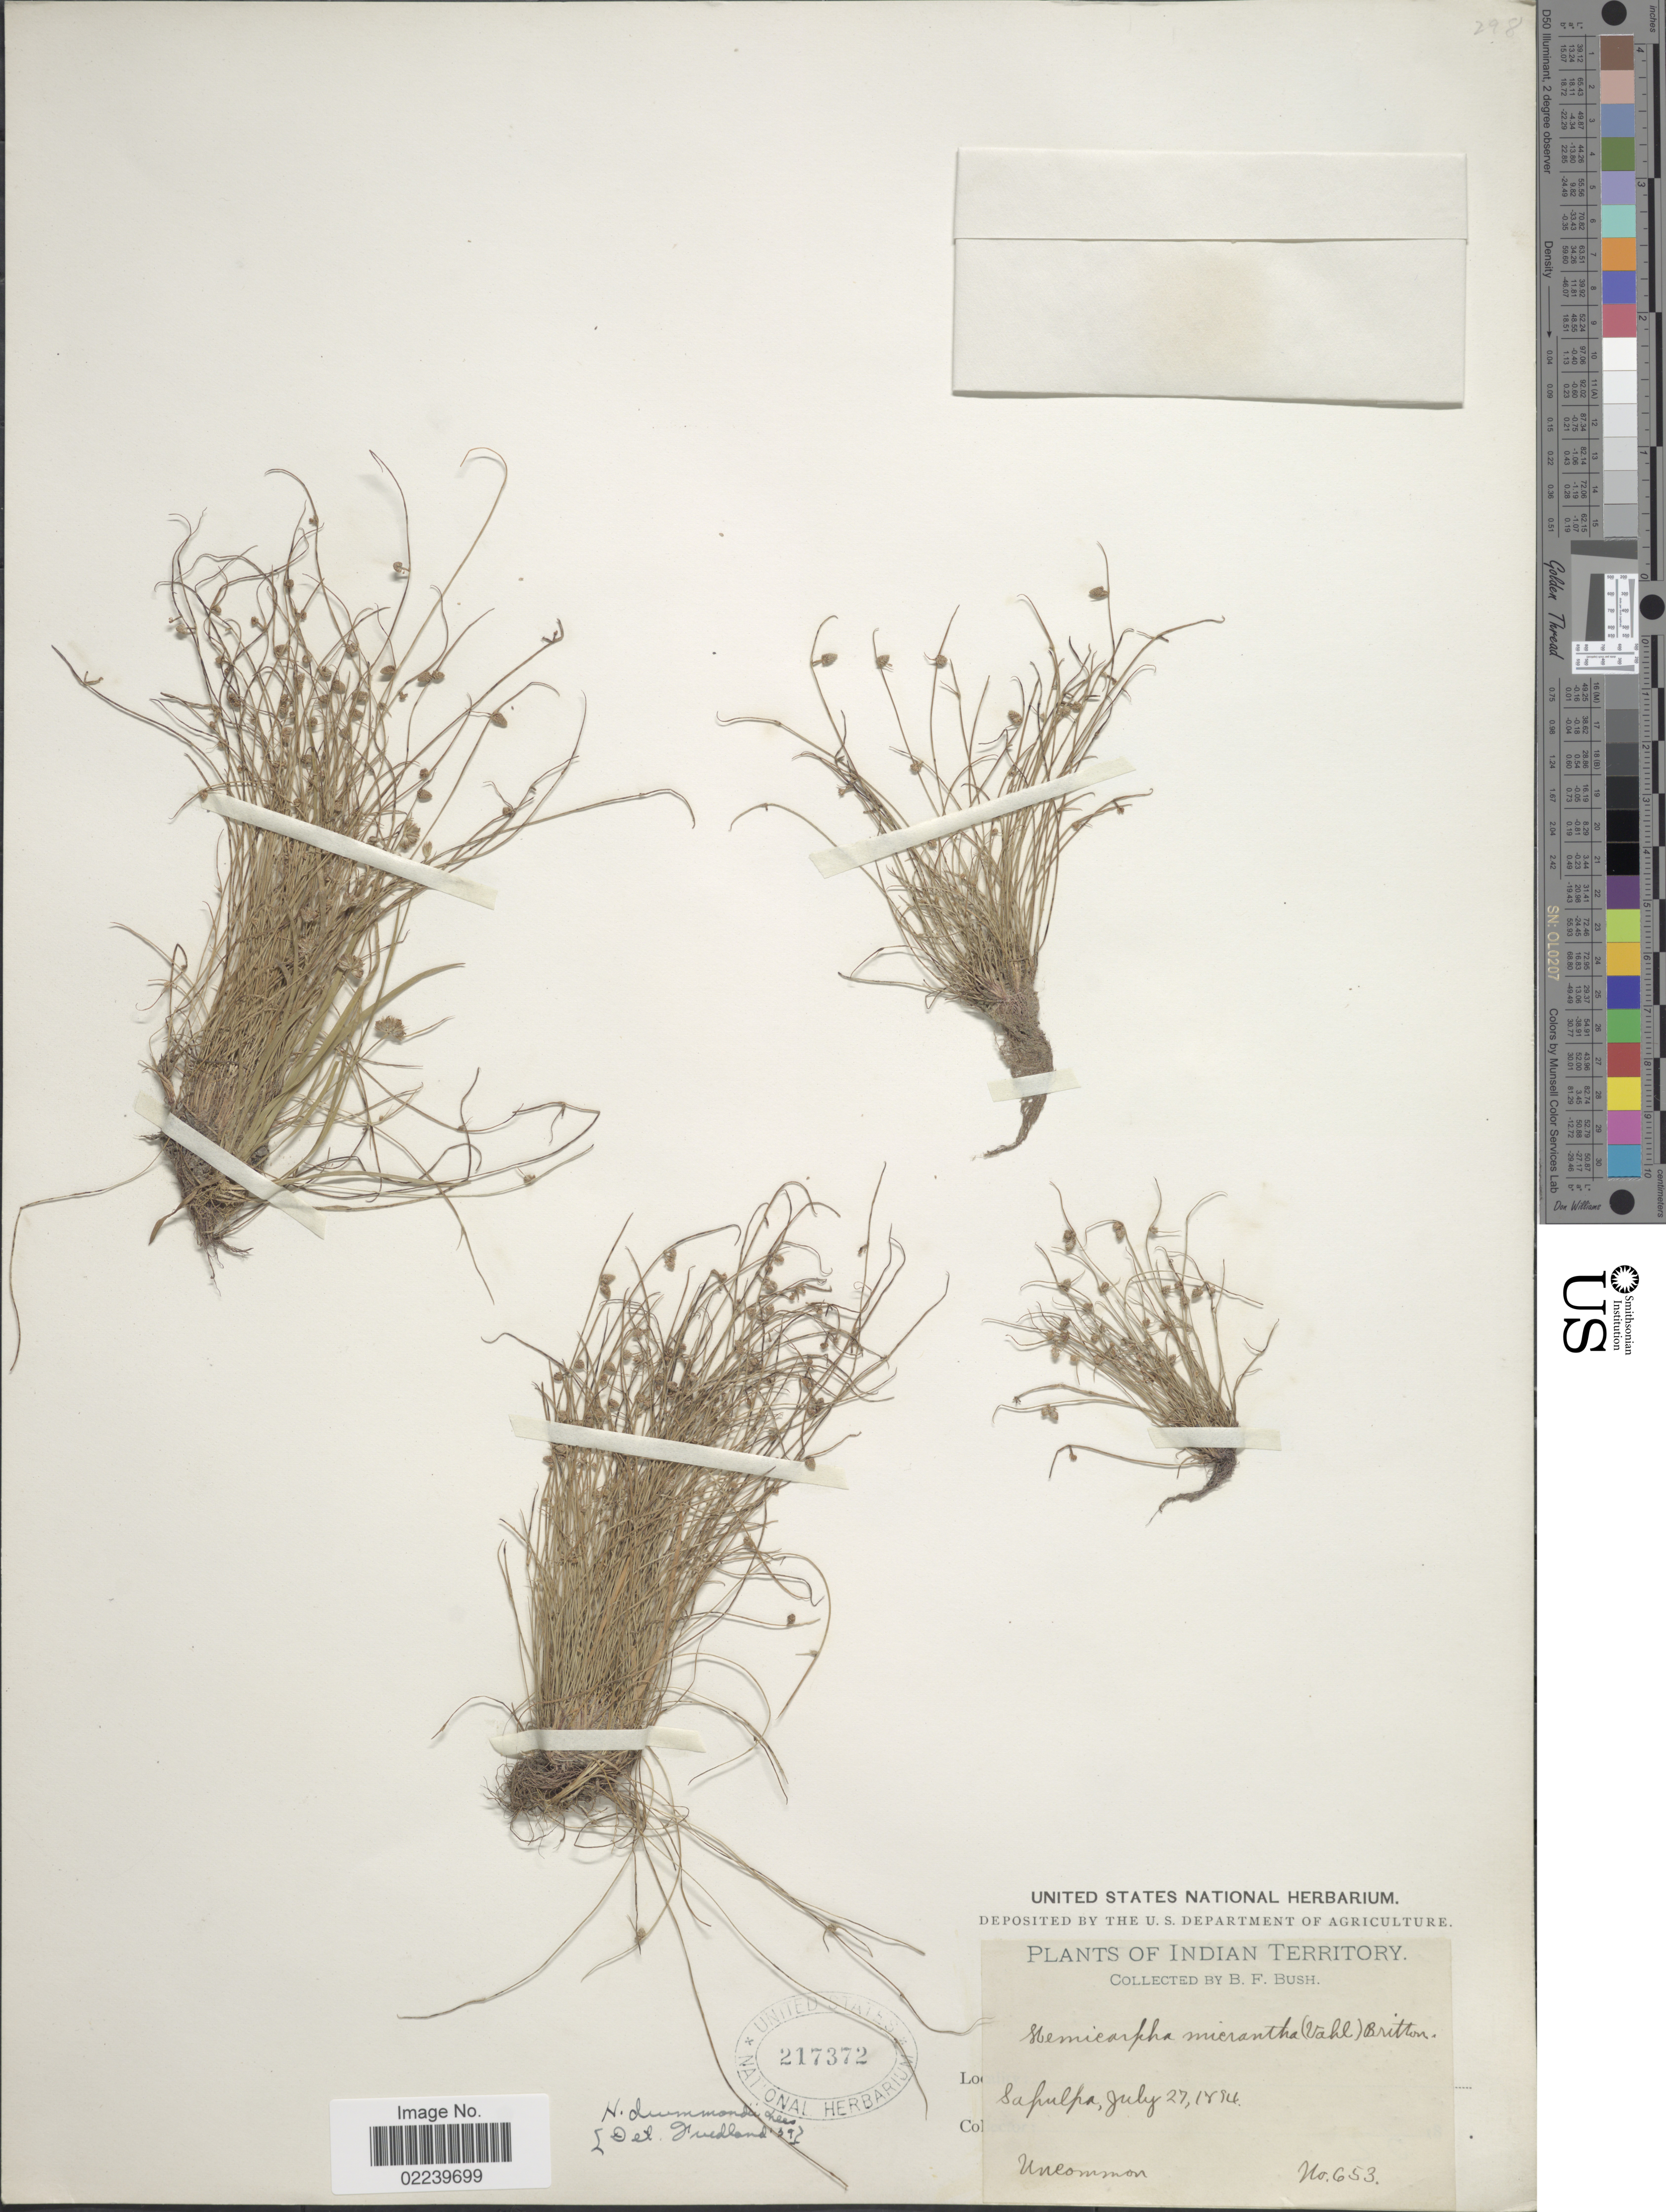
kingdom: Plantae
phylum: Tracheophyta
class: Liliopsida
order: Poales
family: Cyperaceae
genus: Cyperus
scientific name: Cyperus hemidrummondii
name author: Goetgh.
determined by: Strong, M. T., (US), Smithsonian Institution - National Museum of Natural History (UNITED STATES)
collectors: B. F. Bush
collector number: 653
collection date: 1894-07-27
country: United States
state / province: Oklahoma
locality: India Territory, Sapulpa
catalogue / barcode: US 217372